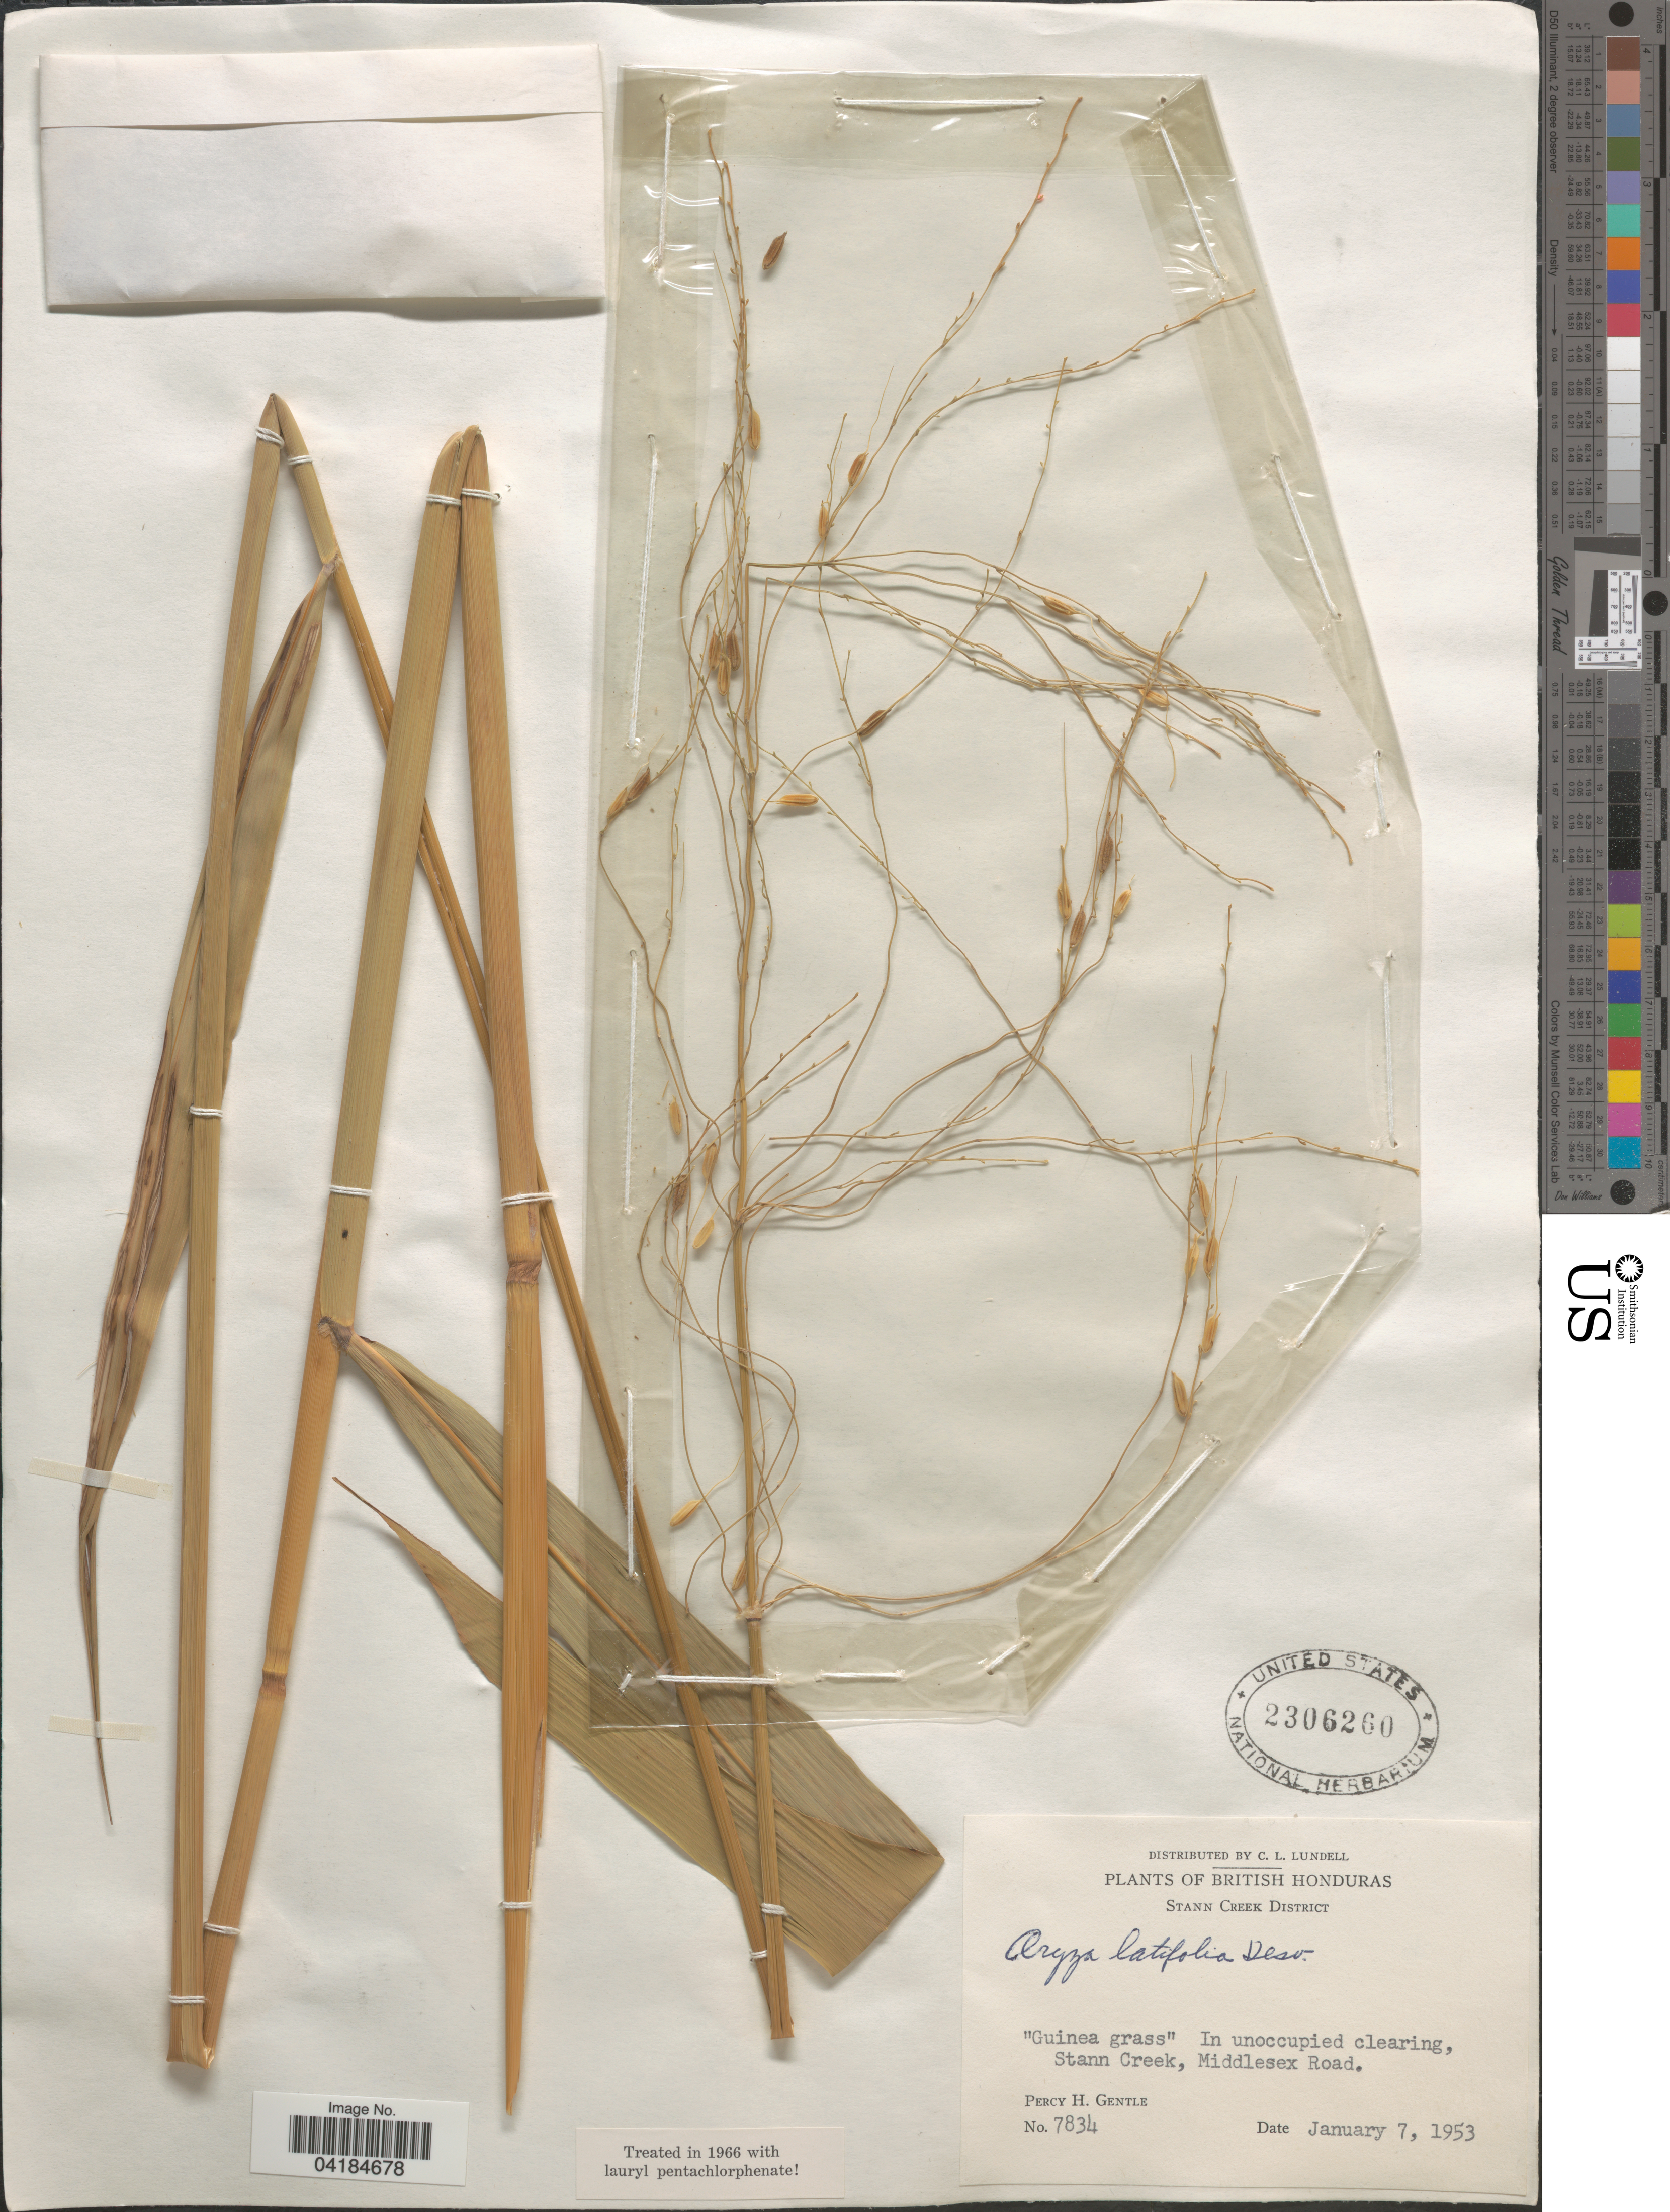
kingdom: Plantae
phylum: Tracheophyta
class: Liliopsida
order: Poales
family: Poaceae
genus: Oryza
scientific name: Oryza latifolia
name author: Desv.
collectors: P. H. Gentle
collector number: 7834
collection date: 1953-01-07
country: Belize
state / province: Stann Creek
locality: British Honduras. Stann Creek District. "Guinea grass" In unoccupied clearing, Stann Creek, Middlesex Road.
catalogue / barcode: US 2306260